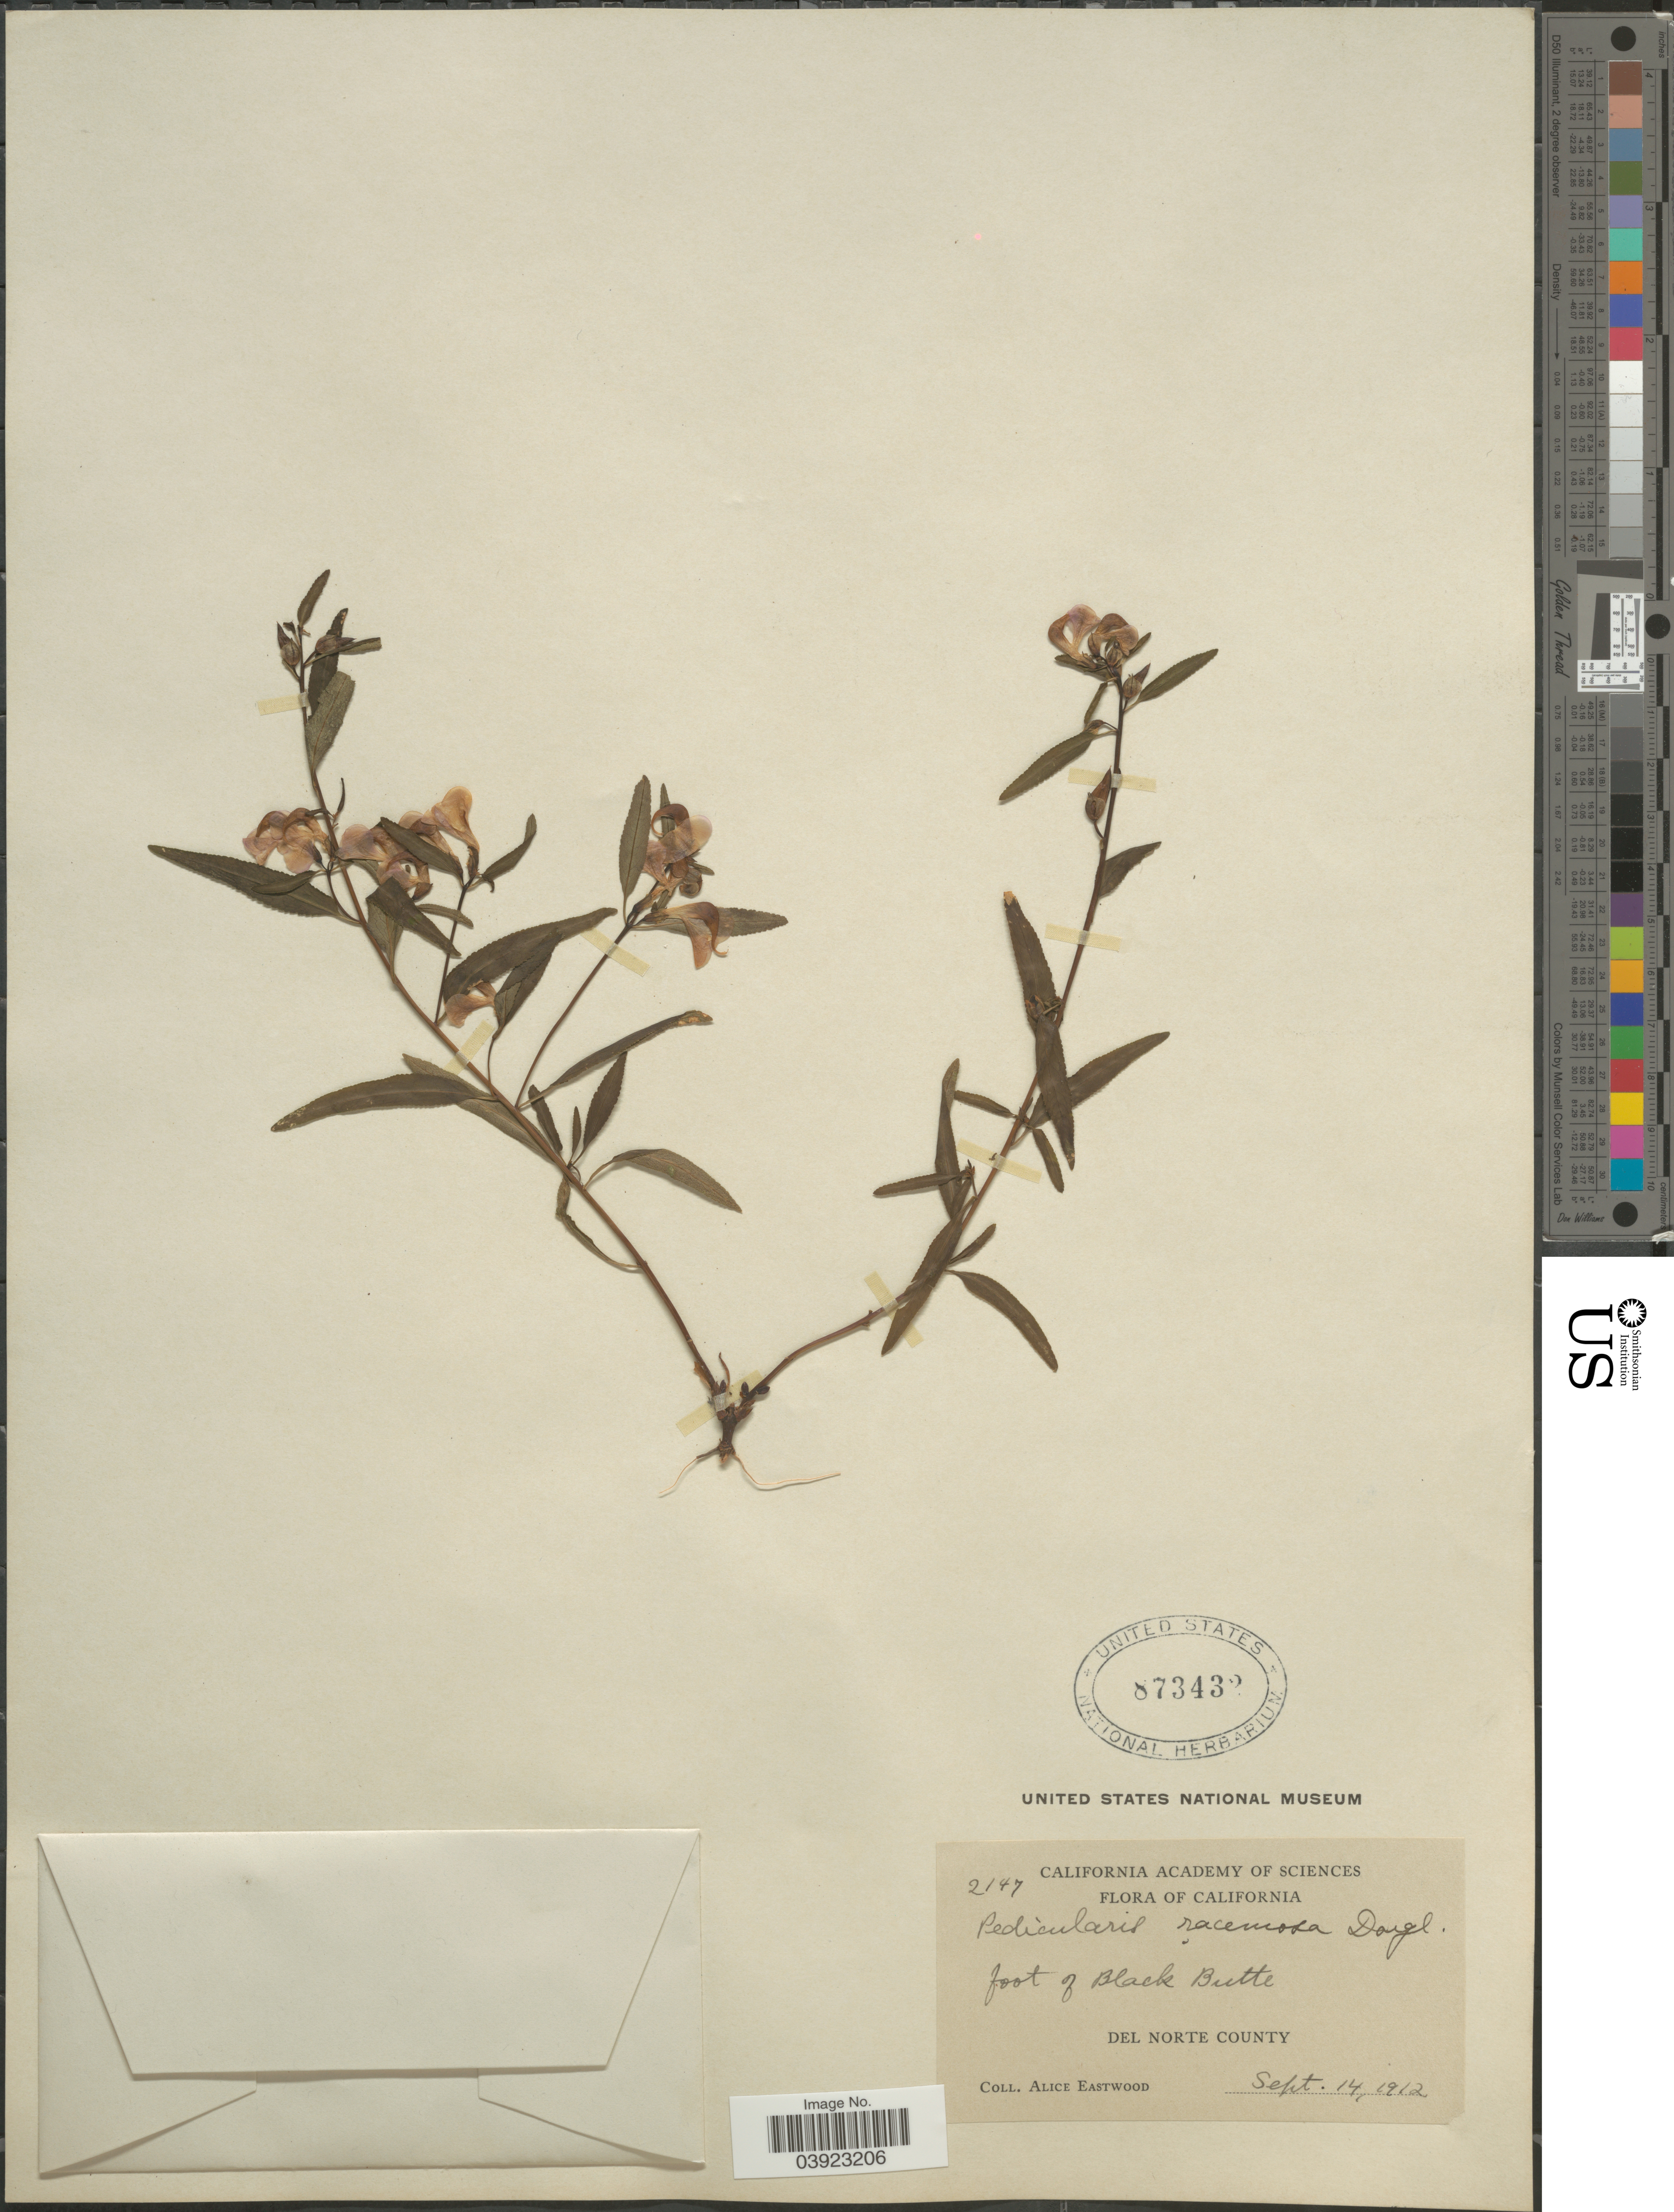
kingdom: Plantae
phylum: Tracheophyta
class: Magnoliopsida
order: Lamiales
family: Orobanchaceae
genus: Pedicularis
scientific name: Pedicularis racemosa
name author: Douglas ex Benth.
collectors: A. Eastwood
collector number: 2147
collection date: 1912-09-14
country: United States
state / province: California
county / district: Del Norte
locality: Foot of Black Butte. Del Norte County.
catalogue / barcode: US 873432